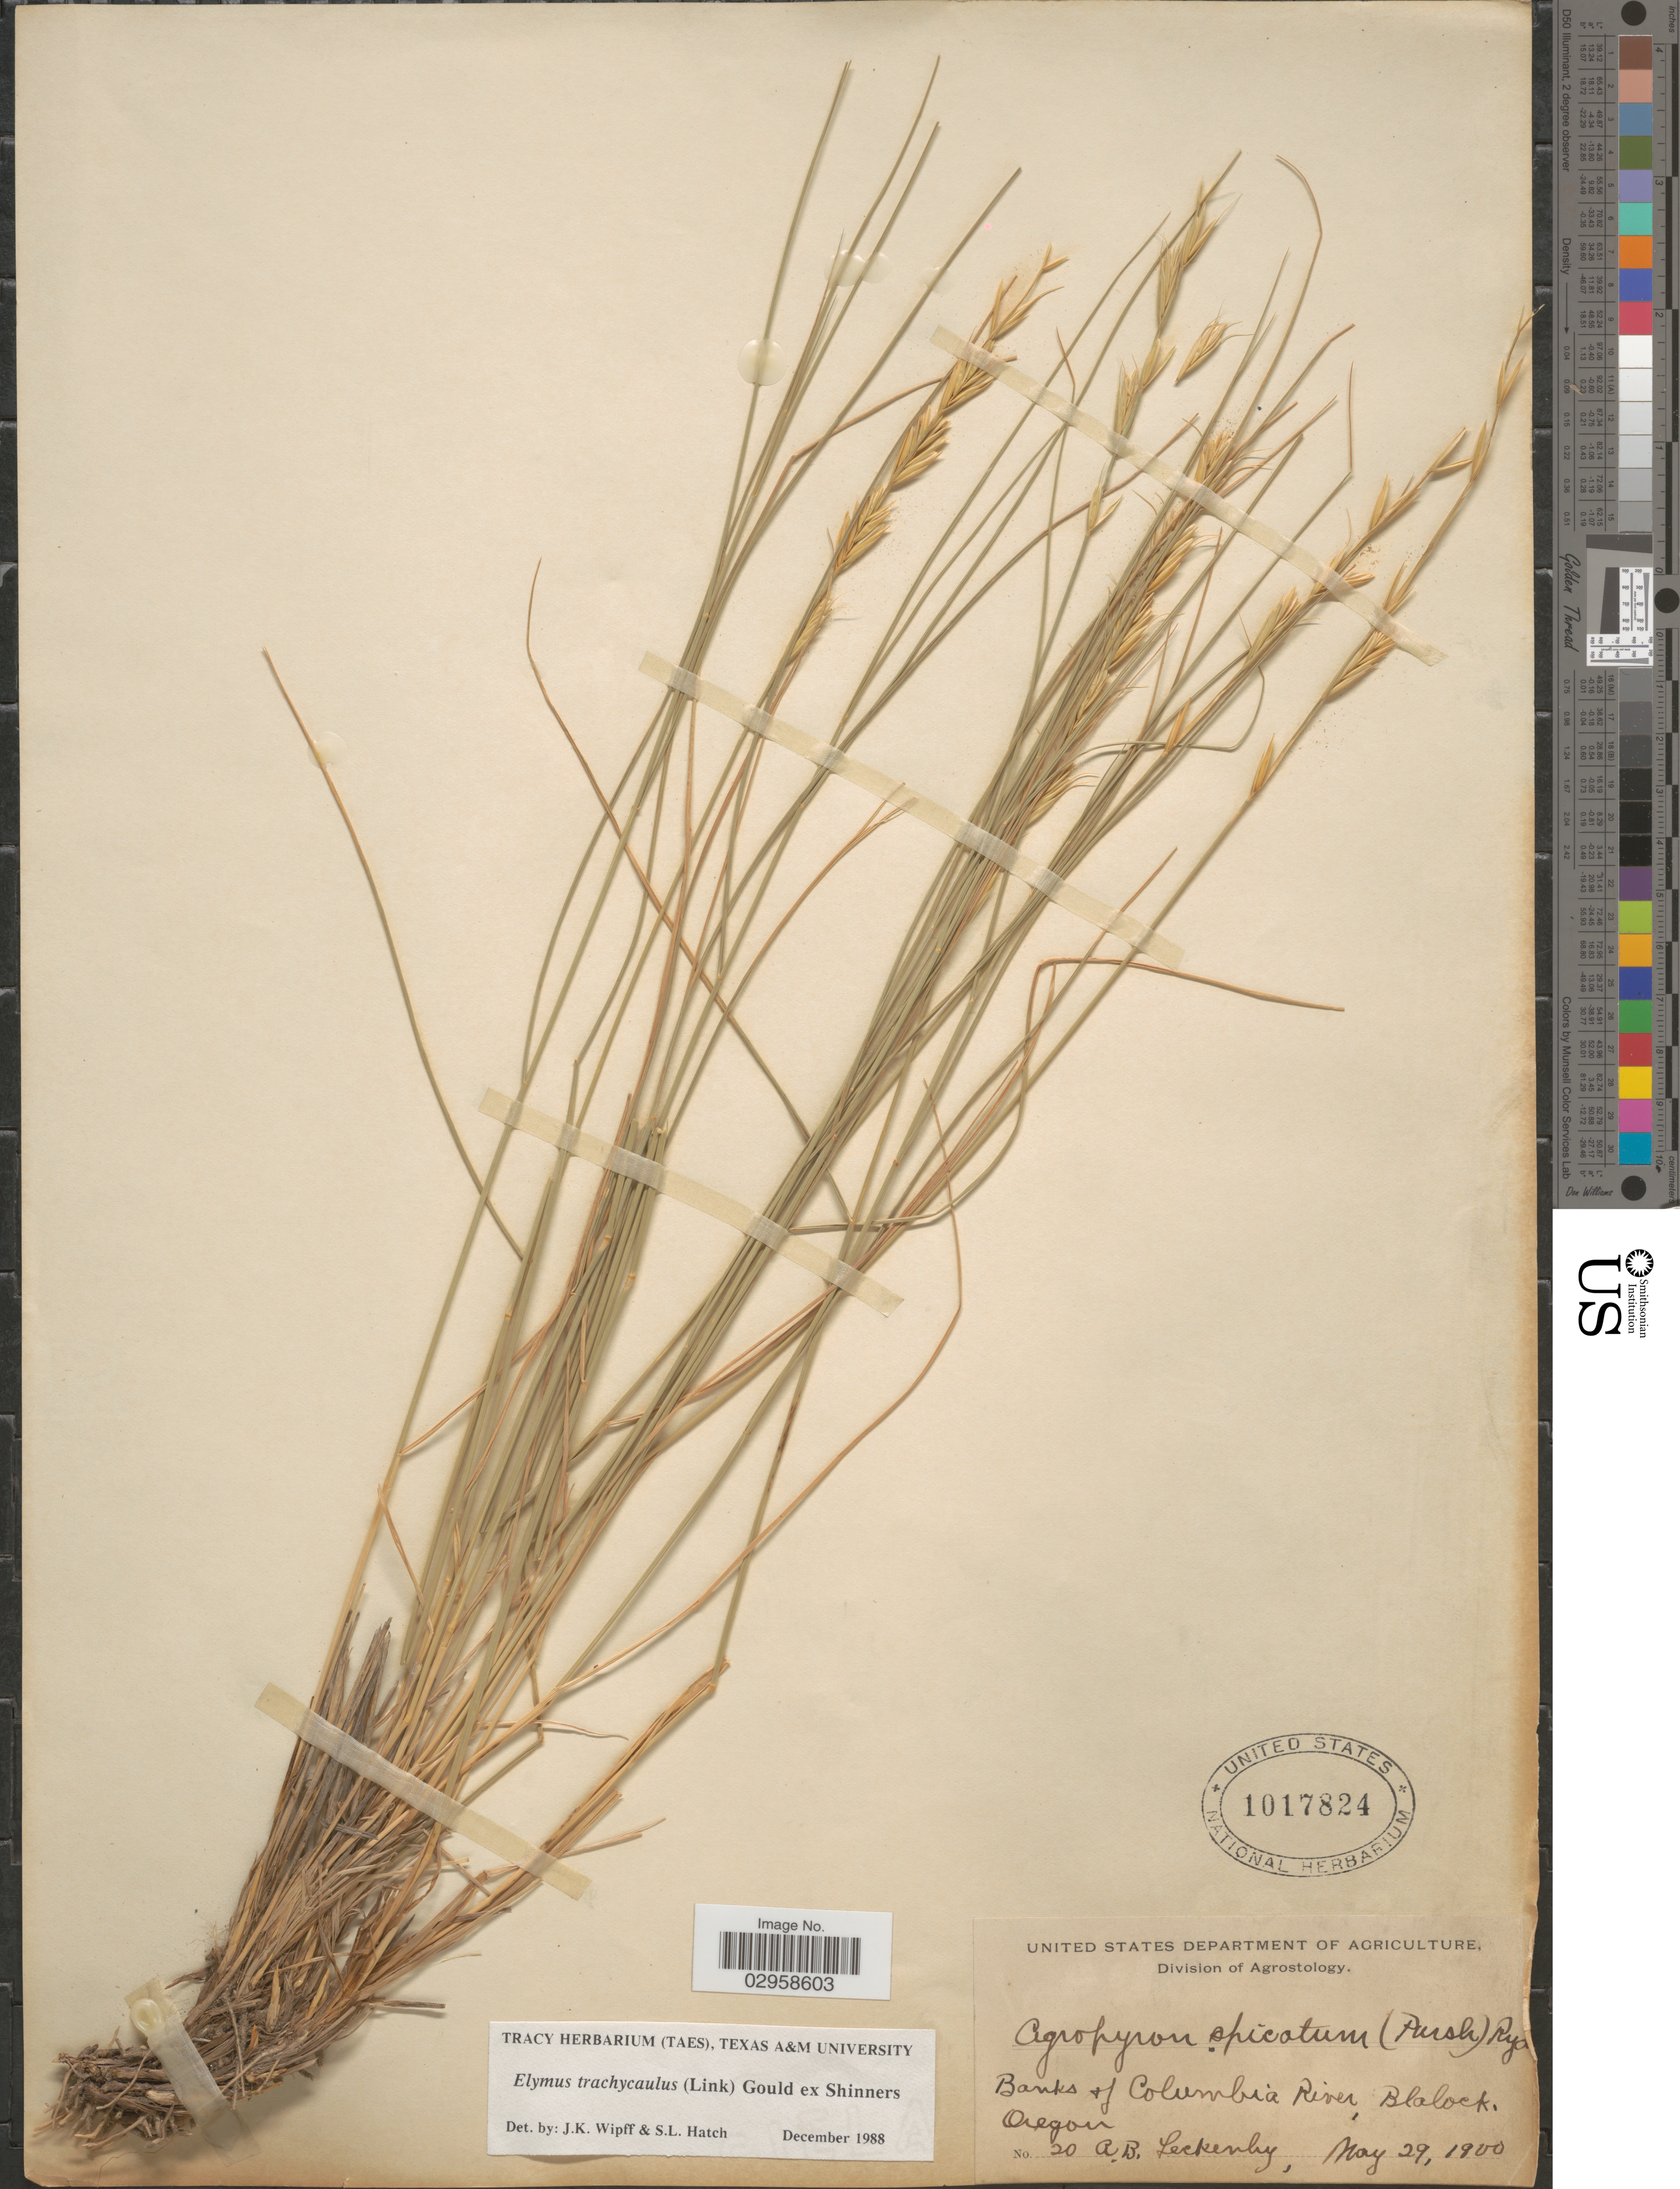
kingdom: Plantae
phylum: Tracheophyta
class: Liliopsida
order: Poales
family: Poaceae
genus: Elymus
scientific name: Elymus trachycaulus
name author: (Link) Gould ex Shinners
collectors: A. Leckenby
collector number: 20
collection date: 1900-05-29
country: United States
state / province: Oregon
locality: Banks of Columbia River, Blalock.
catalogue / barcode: US 1017824